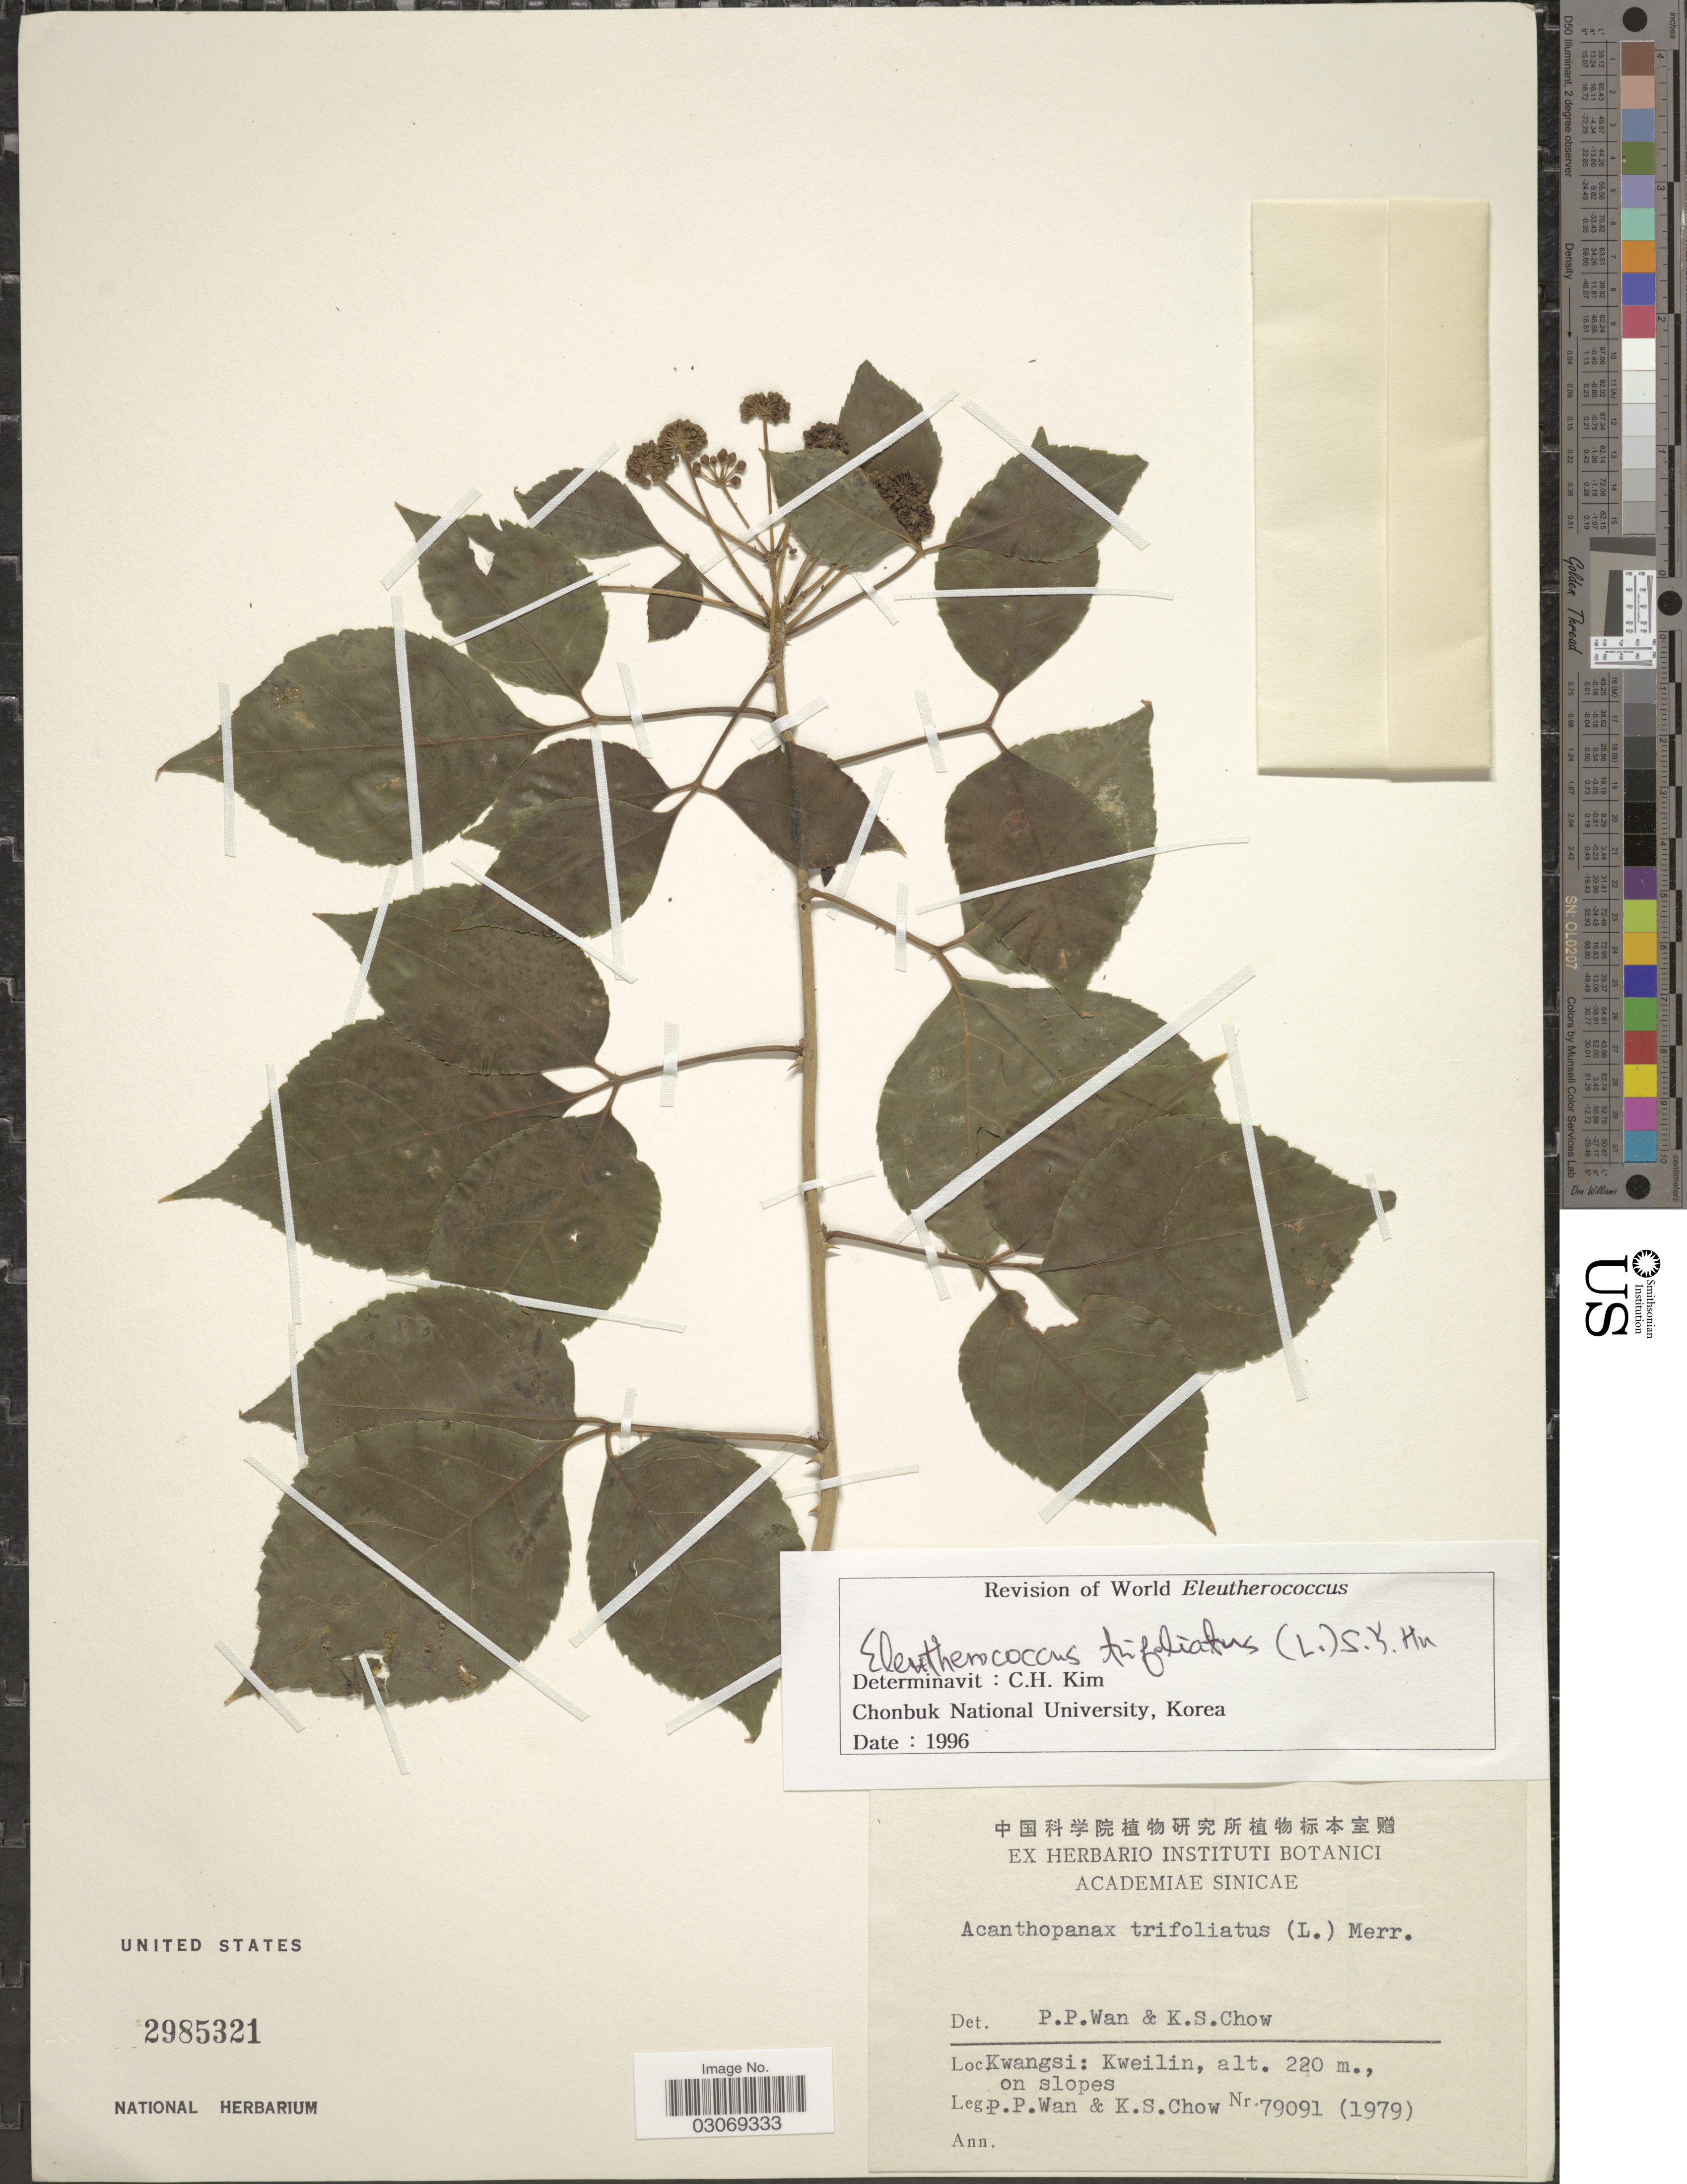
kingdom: Plantae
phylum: Tracheophyta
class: Magnoliopsida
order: Apiales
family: Araliaceae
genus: Eleutherococcus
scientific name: Eleutherococcus trifoliatus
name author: (L.) S.Y. Hu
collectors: P. Wan & K. S. Chow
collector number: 79091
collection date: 1979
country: China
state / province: Guangxi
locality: Kwangsi: Kweilin.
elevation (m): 220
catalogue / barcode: US 2985321